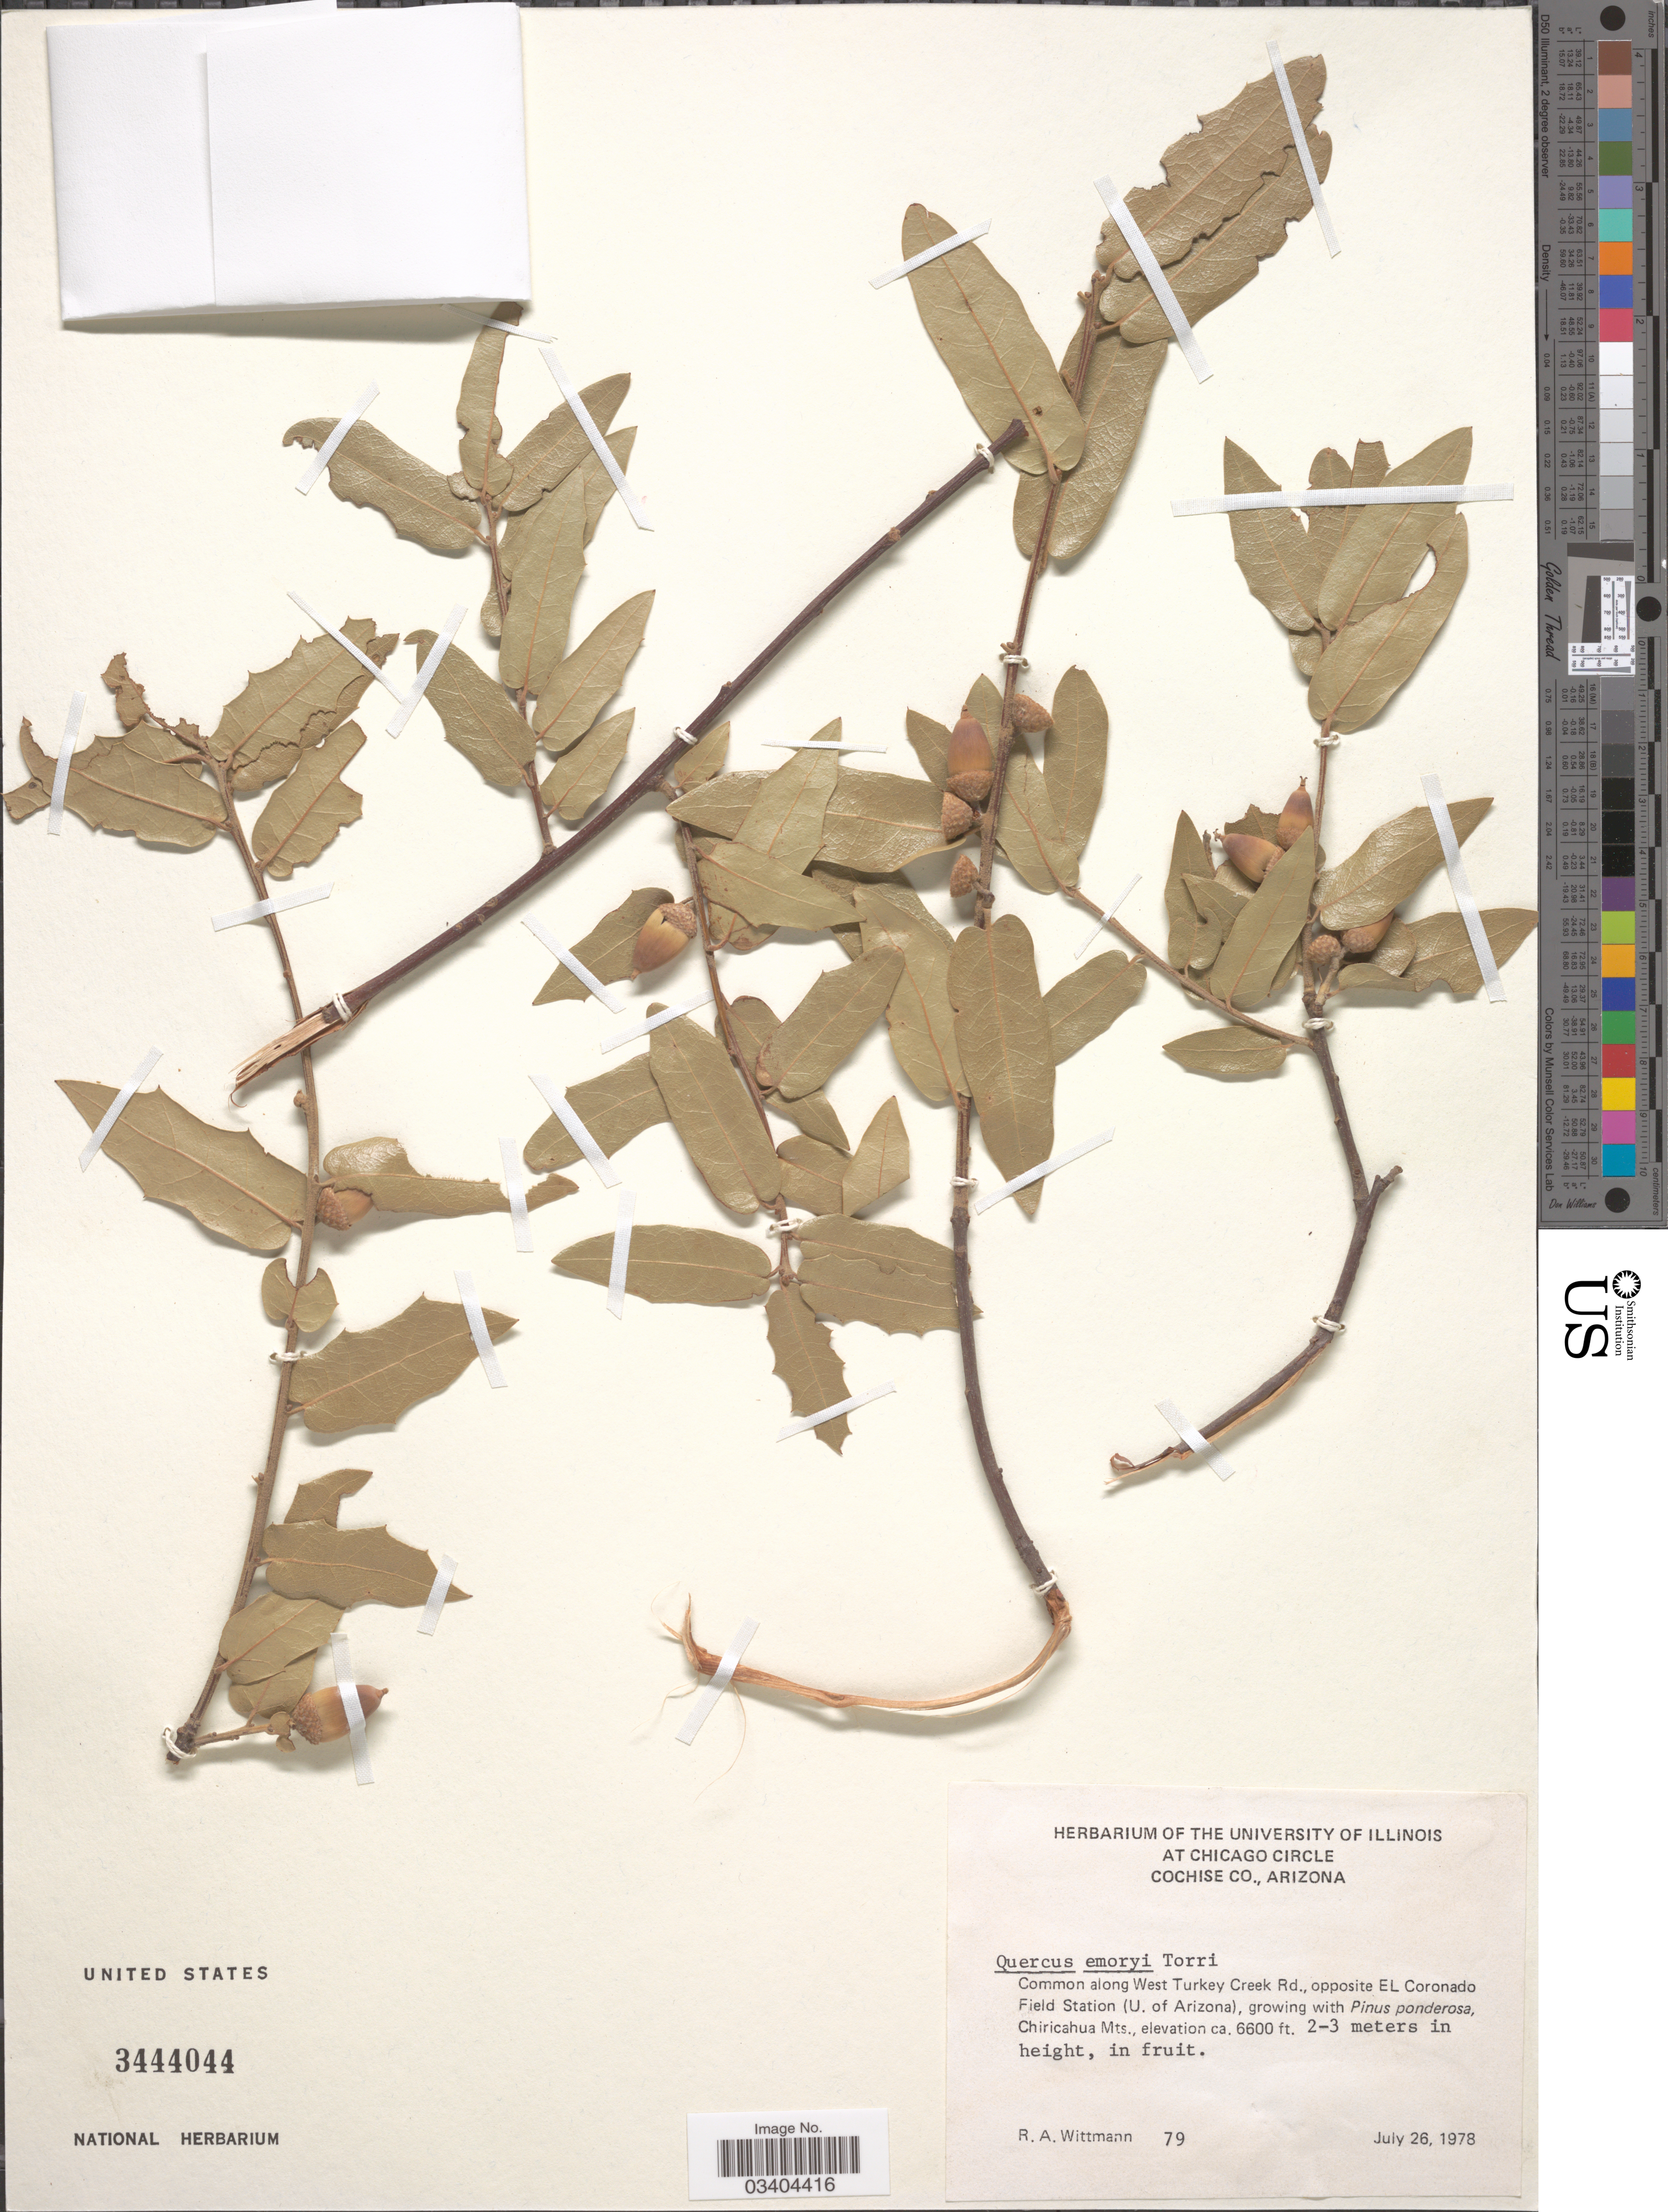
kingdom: Plantae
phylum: Tracheophyta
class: Magnoliopsida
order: Fagales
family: Fagaceae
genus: Quercus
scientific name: Quercus emoryi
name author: Torr. in Emory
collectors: R. Wittmann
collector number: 79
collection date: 1978-07-26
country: United States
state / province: Arizona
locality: Common along West Turkey Creek Rd., opposite El Coronado Field Station (U. of Arizona), Chiricahua Mts.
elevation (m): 2012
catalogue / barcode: US 3444044